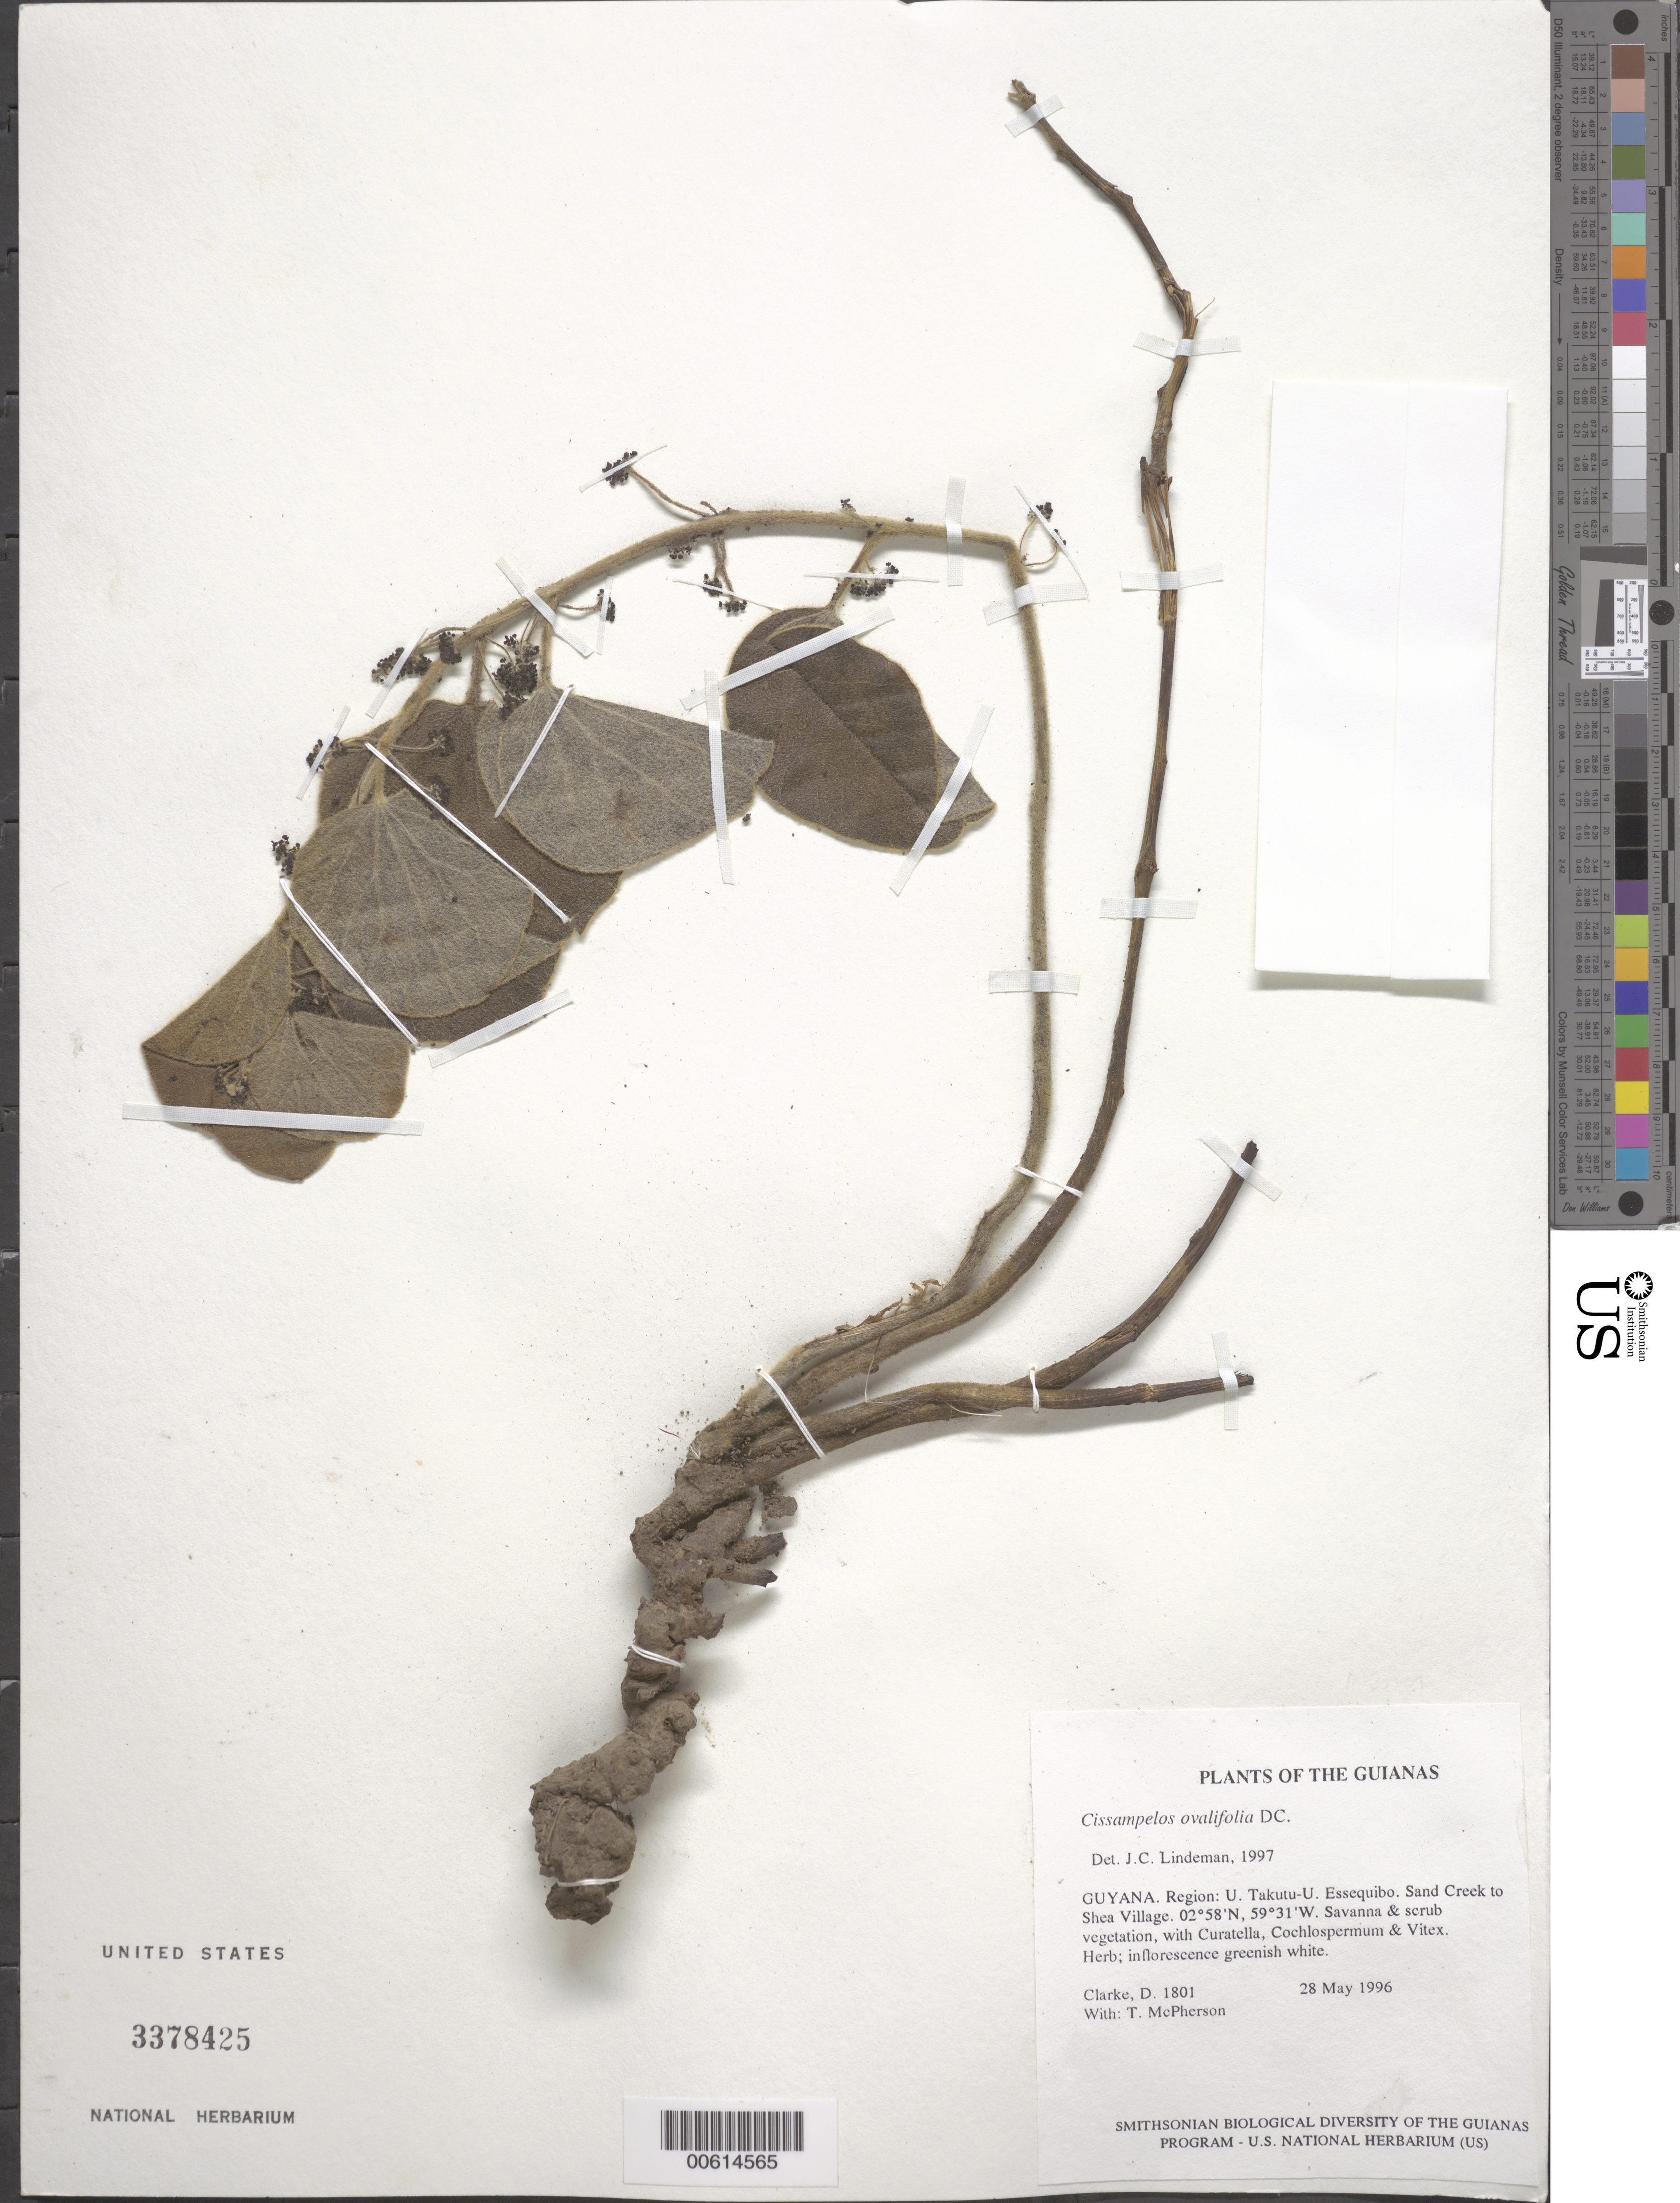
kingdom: Plantae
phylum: Tracheophyta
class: Magnoliopsida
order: Ranunculales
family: Menispermaceae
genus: Cissampelos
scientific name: Cissampelos ovalifolia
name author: DC.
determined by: Lindeman, J. C.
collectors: H. D. Clarke & T. McPherson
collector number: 1801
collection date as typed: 28 May 1996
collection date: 1996-05-28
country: Guyana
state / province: U. Takutu-U. Essequibo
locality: Sand Creek to Shea Village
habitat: Savanna & scrub vegetation, with Curatella, Cochlospermum & Vitex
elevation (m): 100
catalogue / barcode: US 3378425